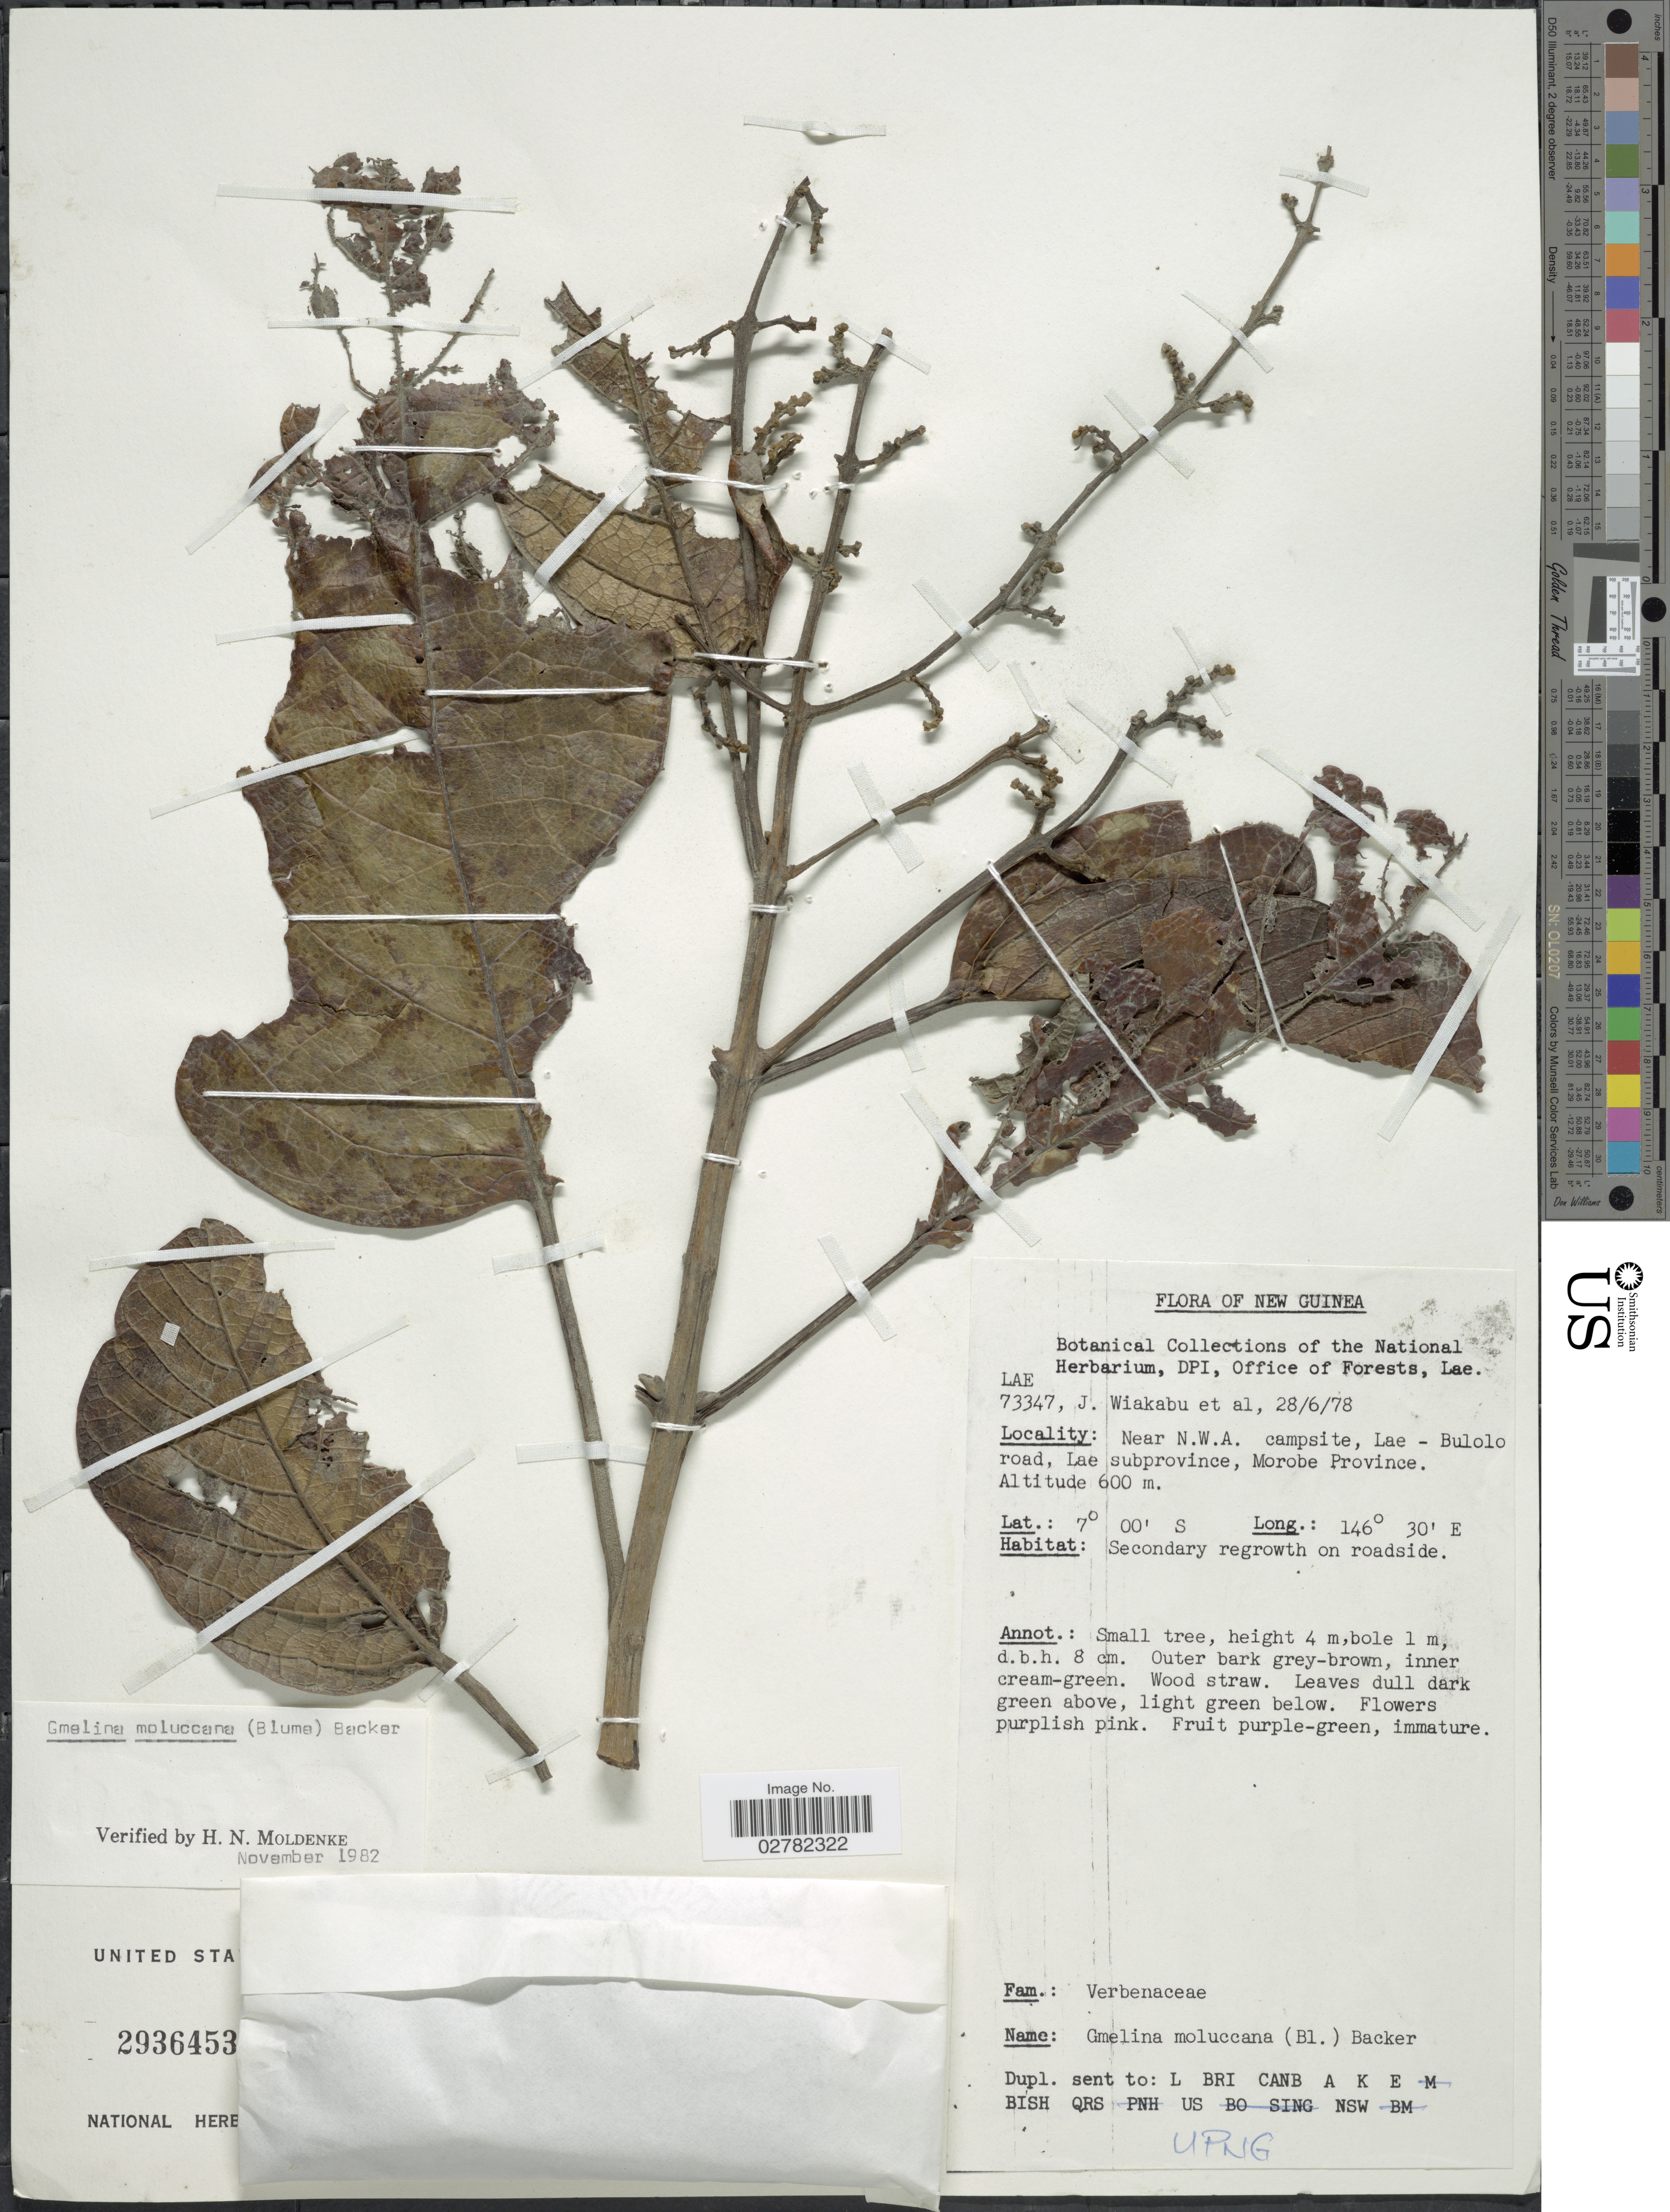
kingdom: Plantae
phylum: Tracheophyta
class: Magnoliopsida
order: Lamiales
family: Lamiaceae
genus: Gmelina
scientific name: Gmelina moluccana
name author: (Blume) Backer ex K. Heyne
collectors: J. Wiakabu & et al.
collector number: LAE73347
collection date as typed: Transcribed d/m/y: 28/6/78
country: Papua New Guinea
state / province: Morobe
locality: New Guinea. Near N.W.A. campsite, Lae-Bulolo road, Lae subprovince.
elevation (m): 600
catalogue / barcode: US 2936453